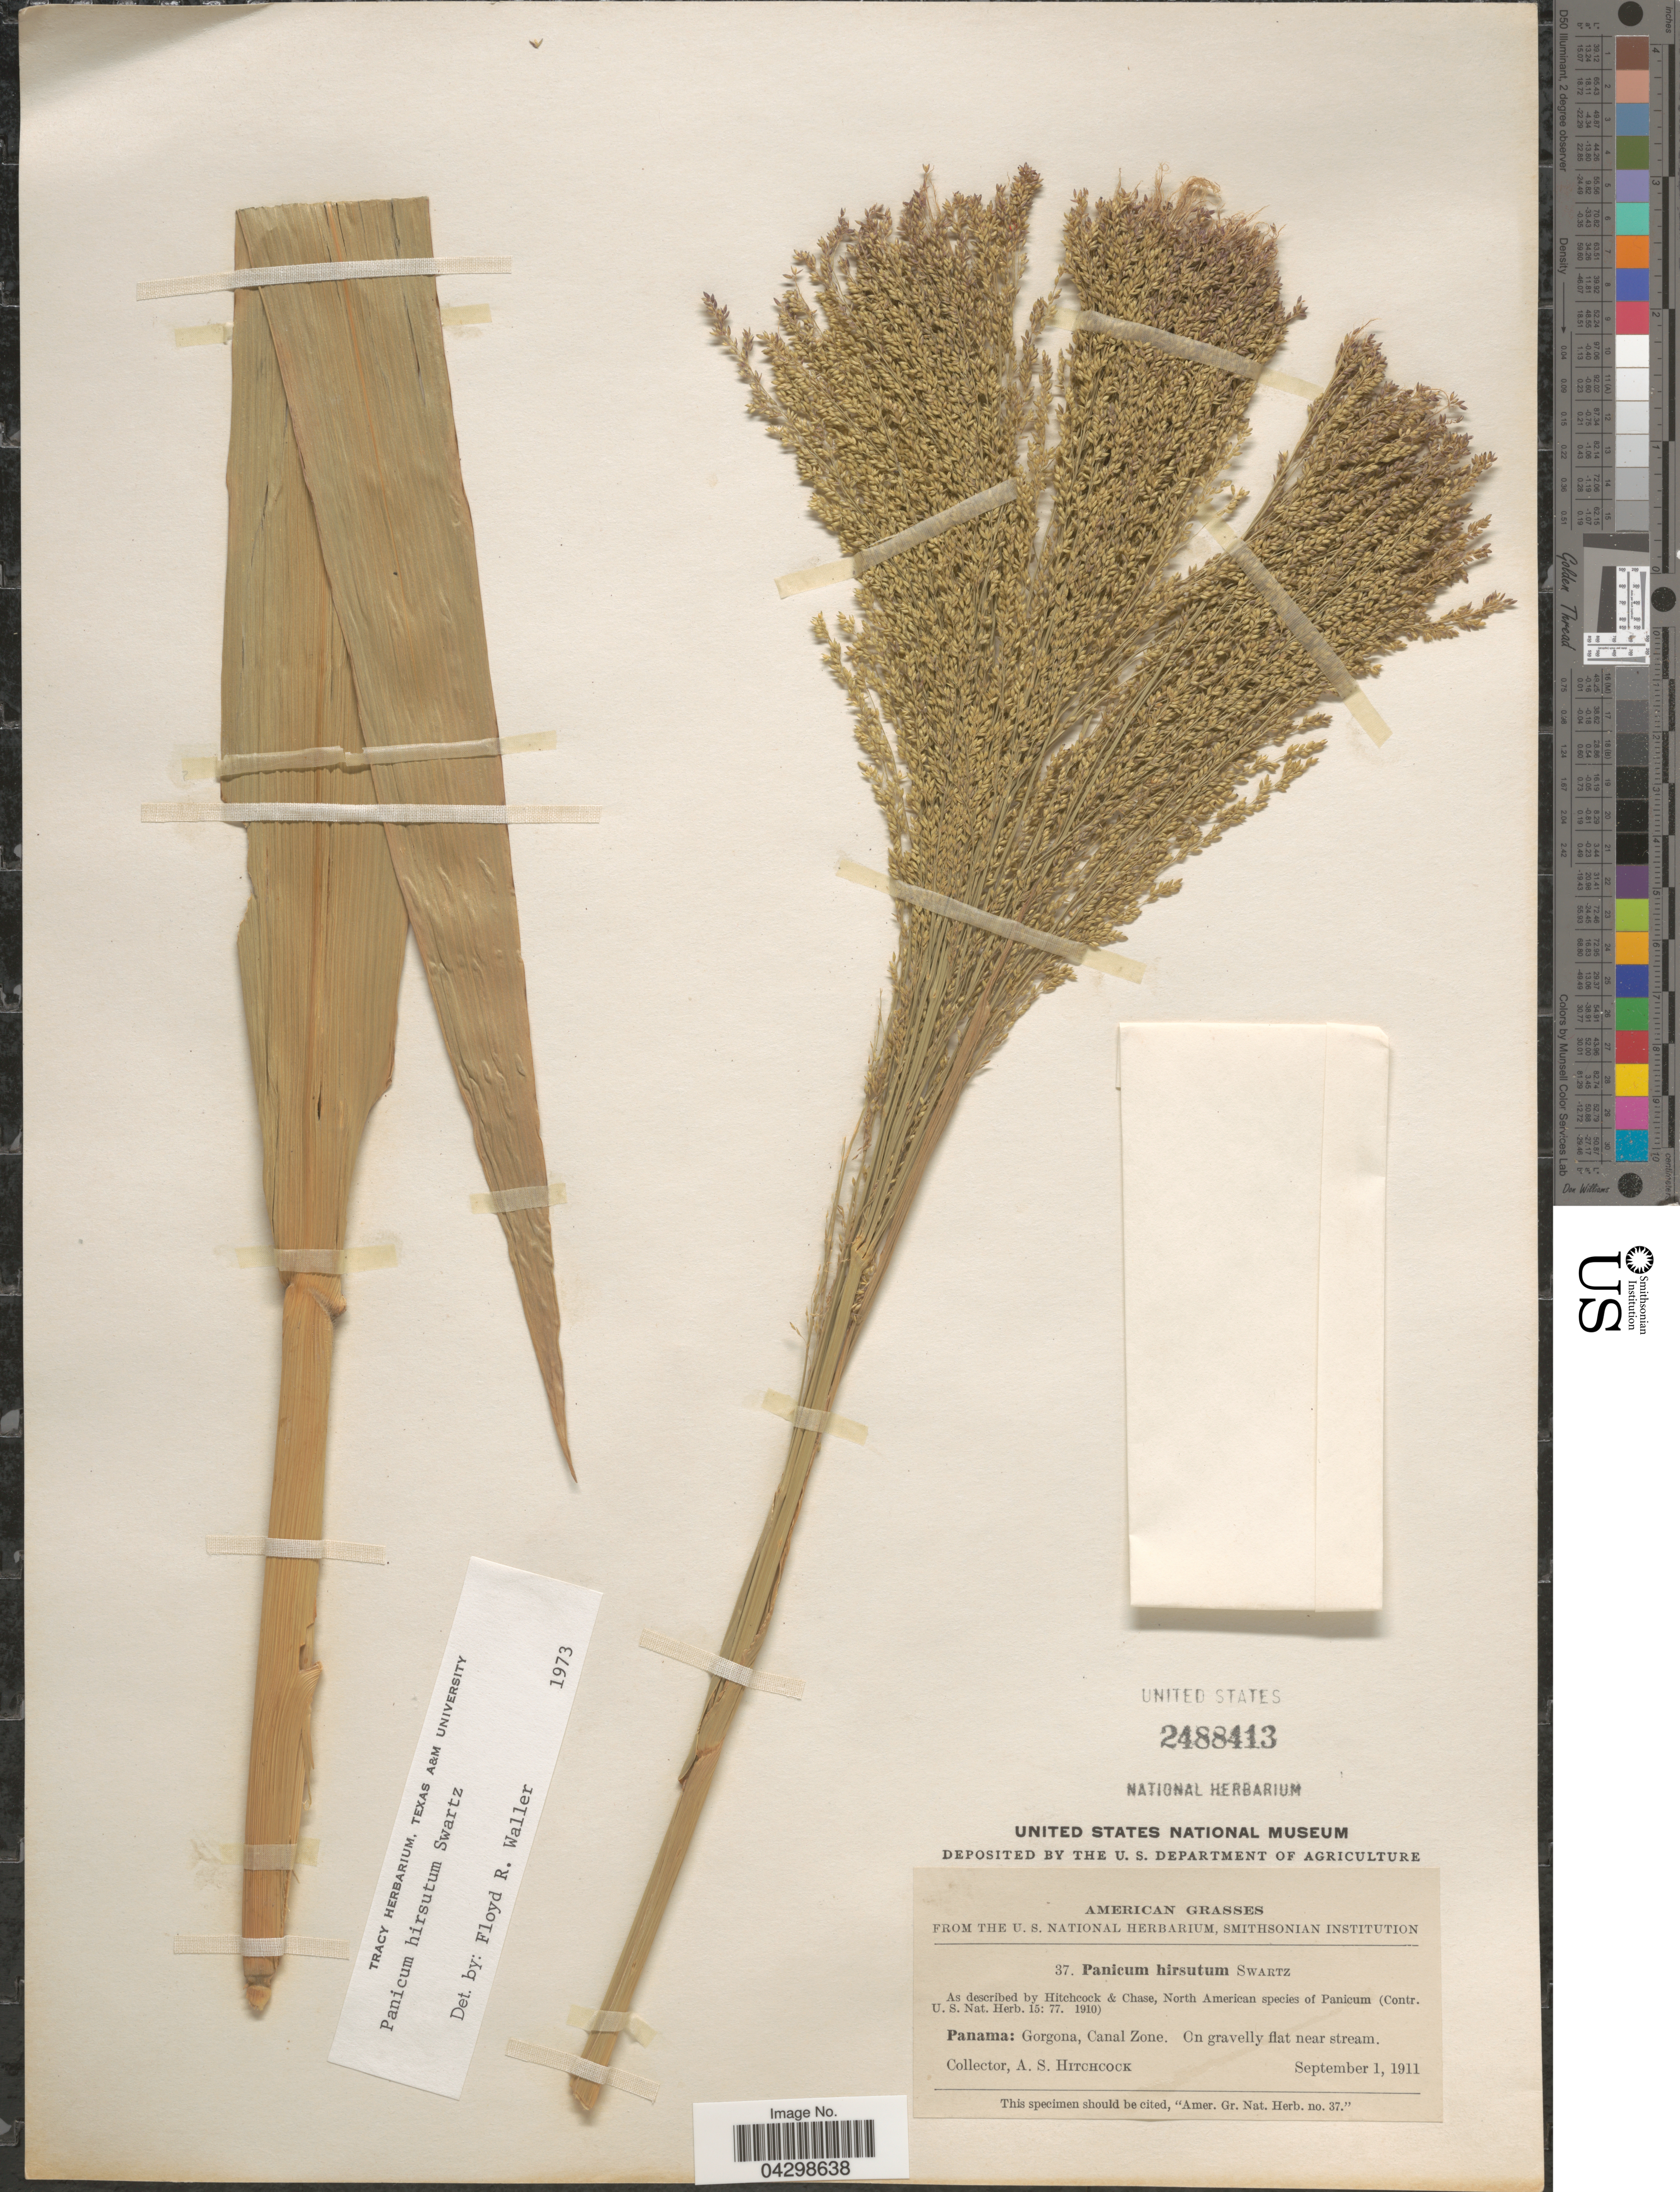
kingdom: Plantae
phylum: Tracheophyta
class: Liliopsida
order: Poales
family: Poaceae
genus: Panicum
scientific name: Panicum hirsutum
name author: Sw.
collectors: A. S. Hitchcock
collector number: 37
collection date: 1911-09-01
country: Panama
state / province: Colón / Panamá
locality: Gorgona, Canal Zone.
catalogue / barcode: US 2488413